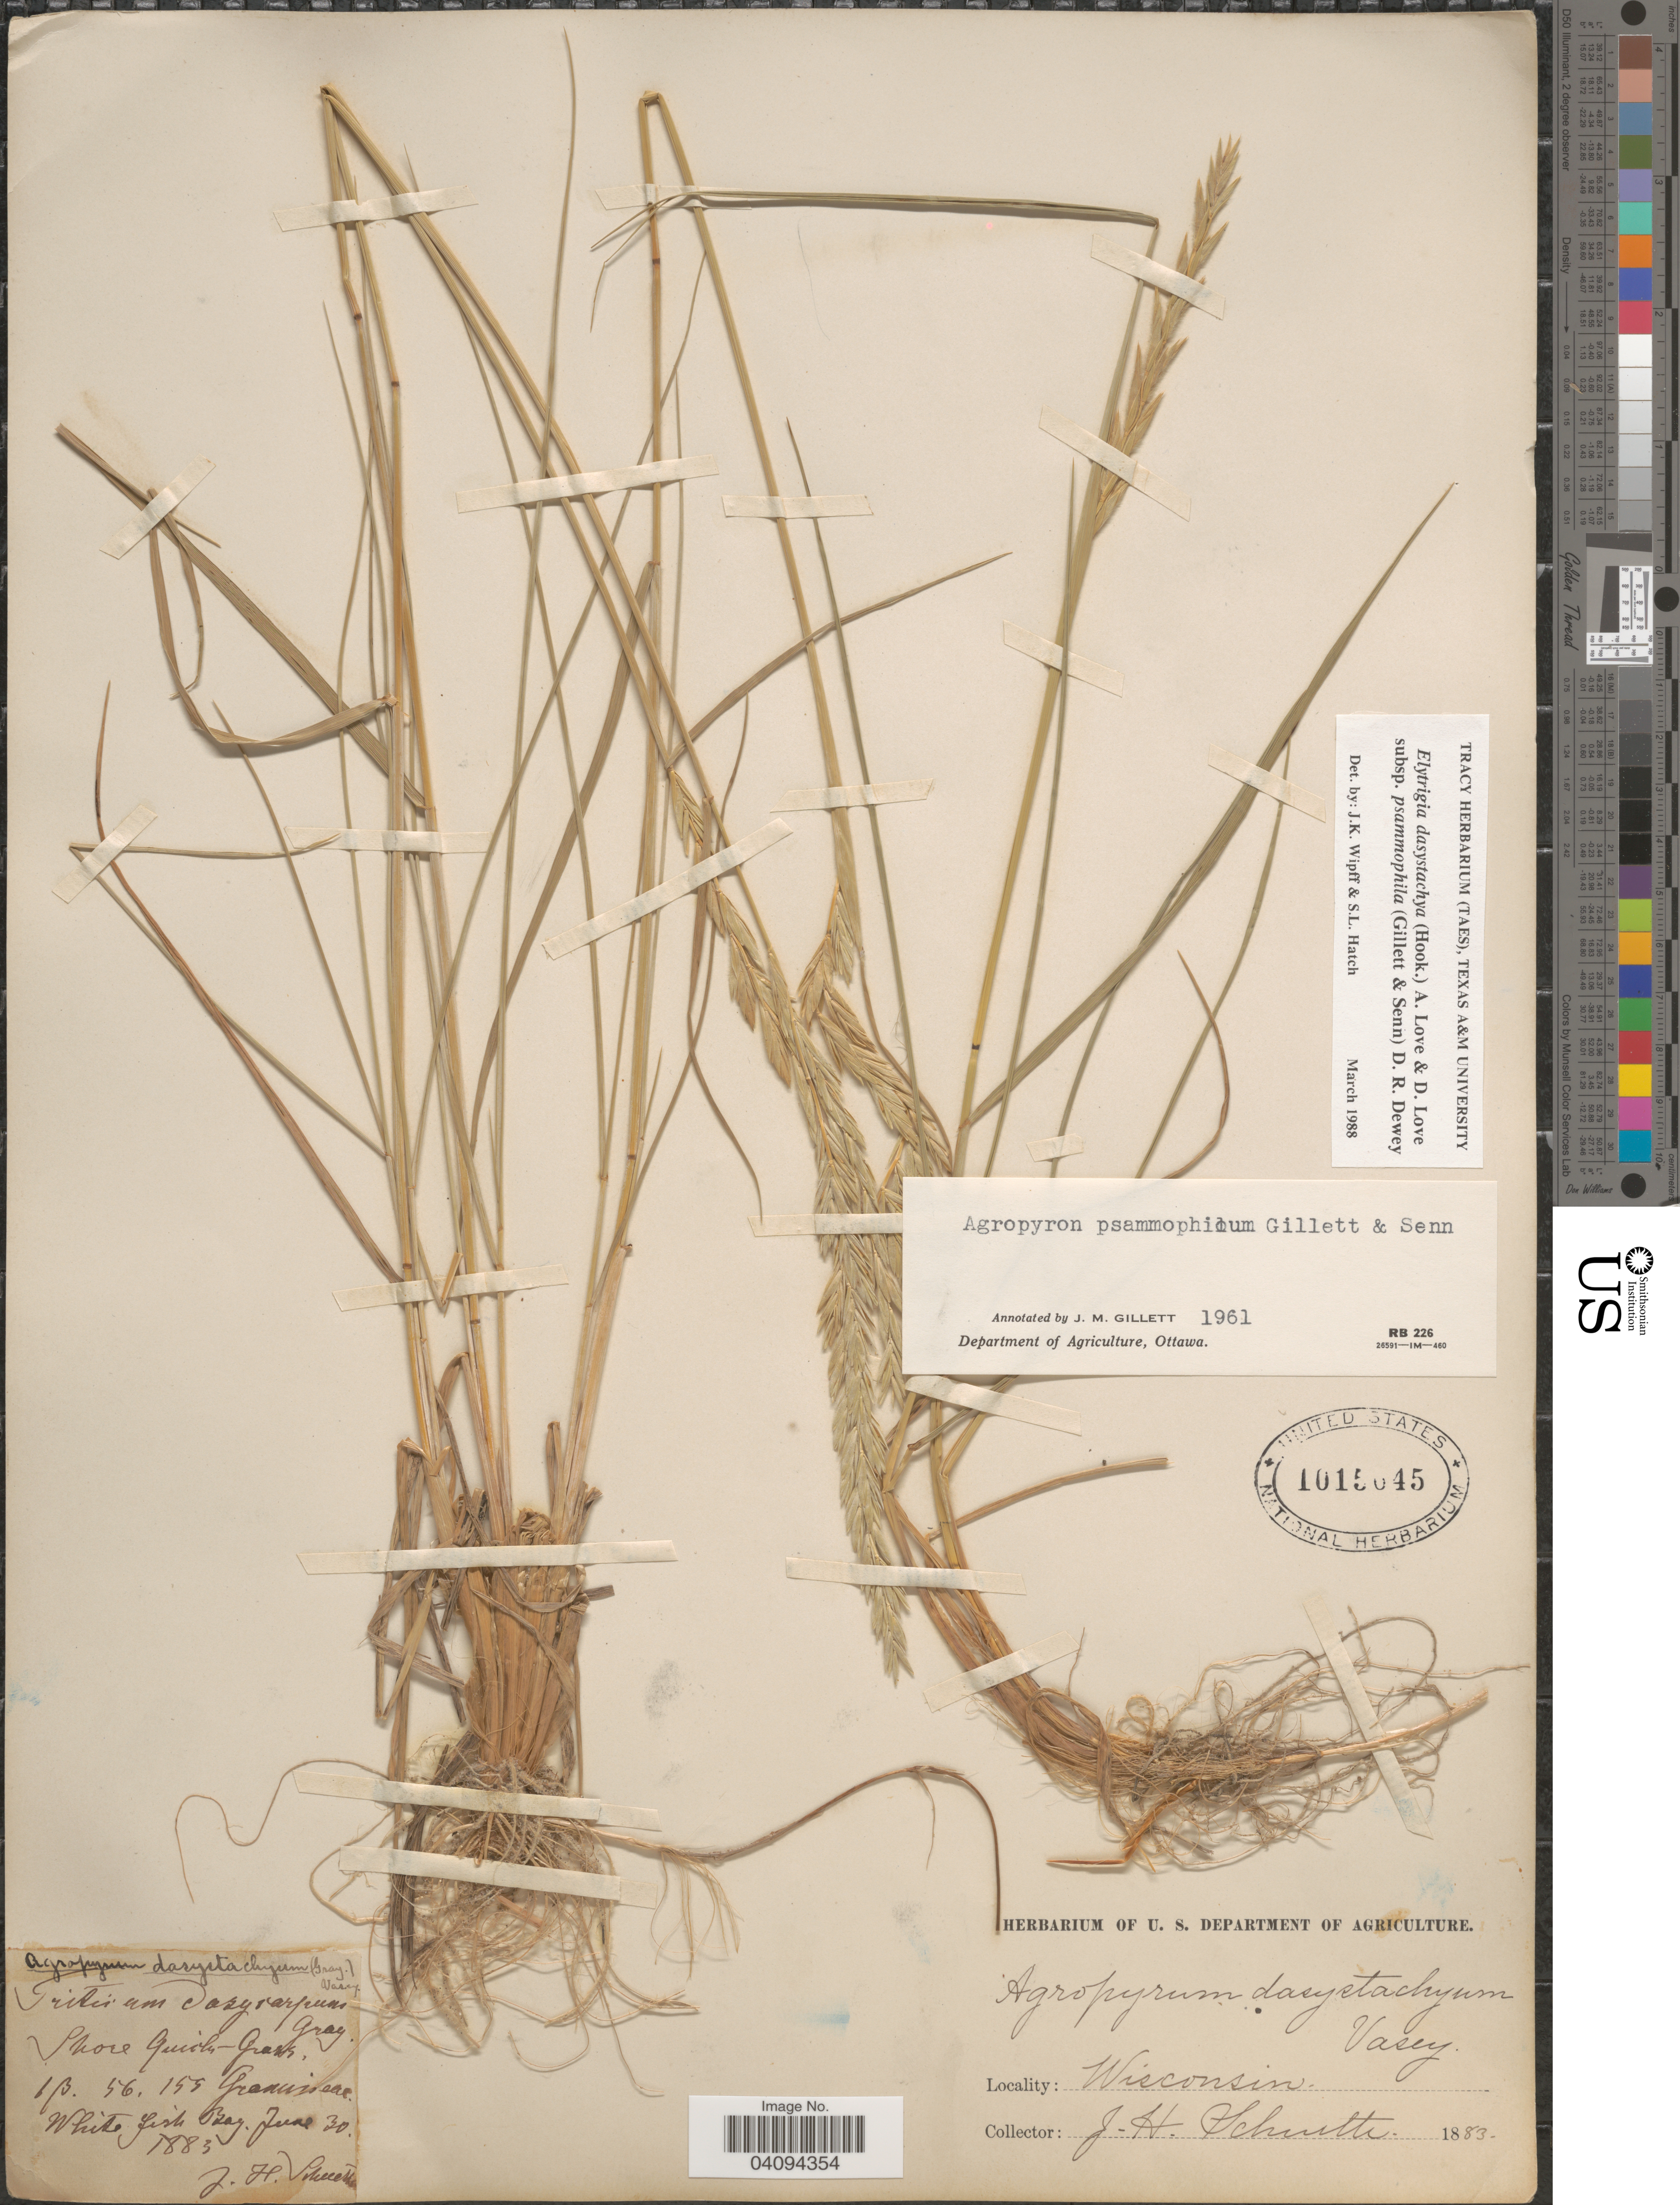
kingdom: Plantae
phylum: Tracheophyta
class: Liliopsida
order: Poales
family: Poaceae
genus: Elymus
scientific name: Elymus lanceolatus subsp. psammophilus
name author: (J.M. Gillett & H. Senn) Á. Löve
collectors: J. H. Schuette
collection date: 1883-06-30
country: United States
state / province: Wisconsin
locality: Shore Quick-Grass. White Fish Bay.